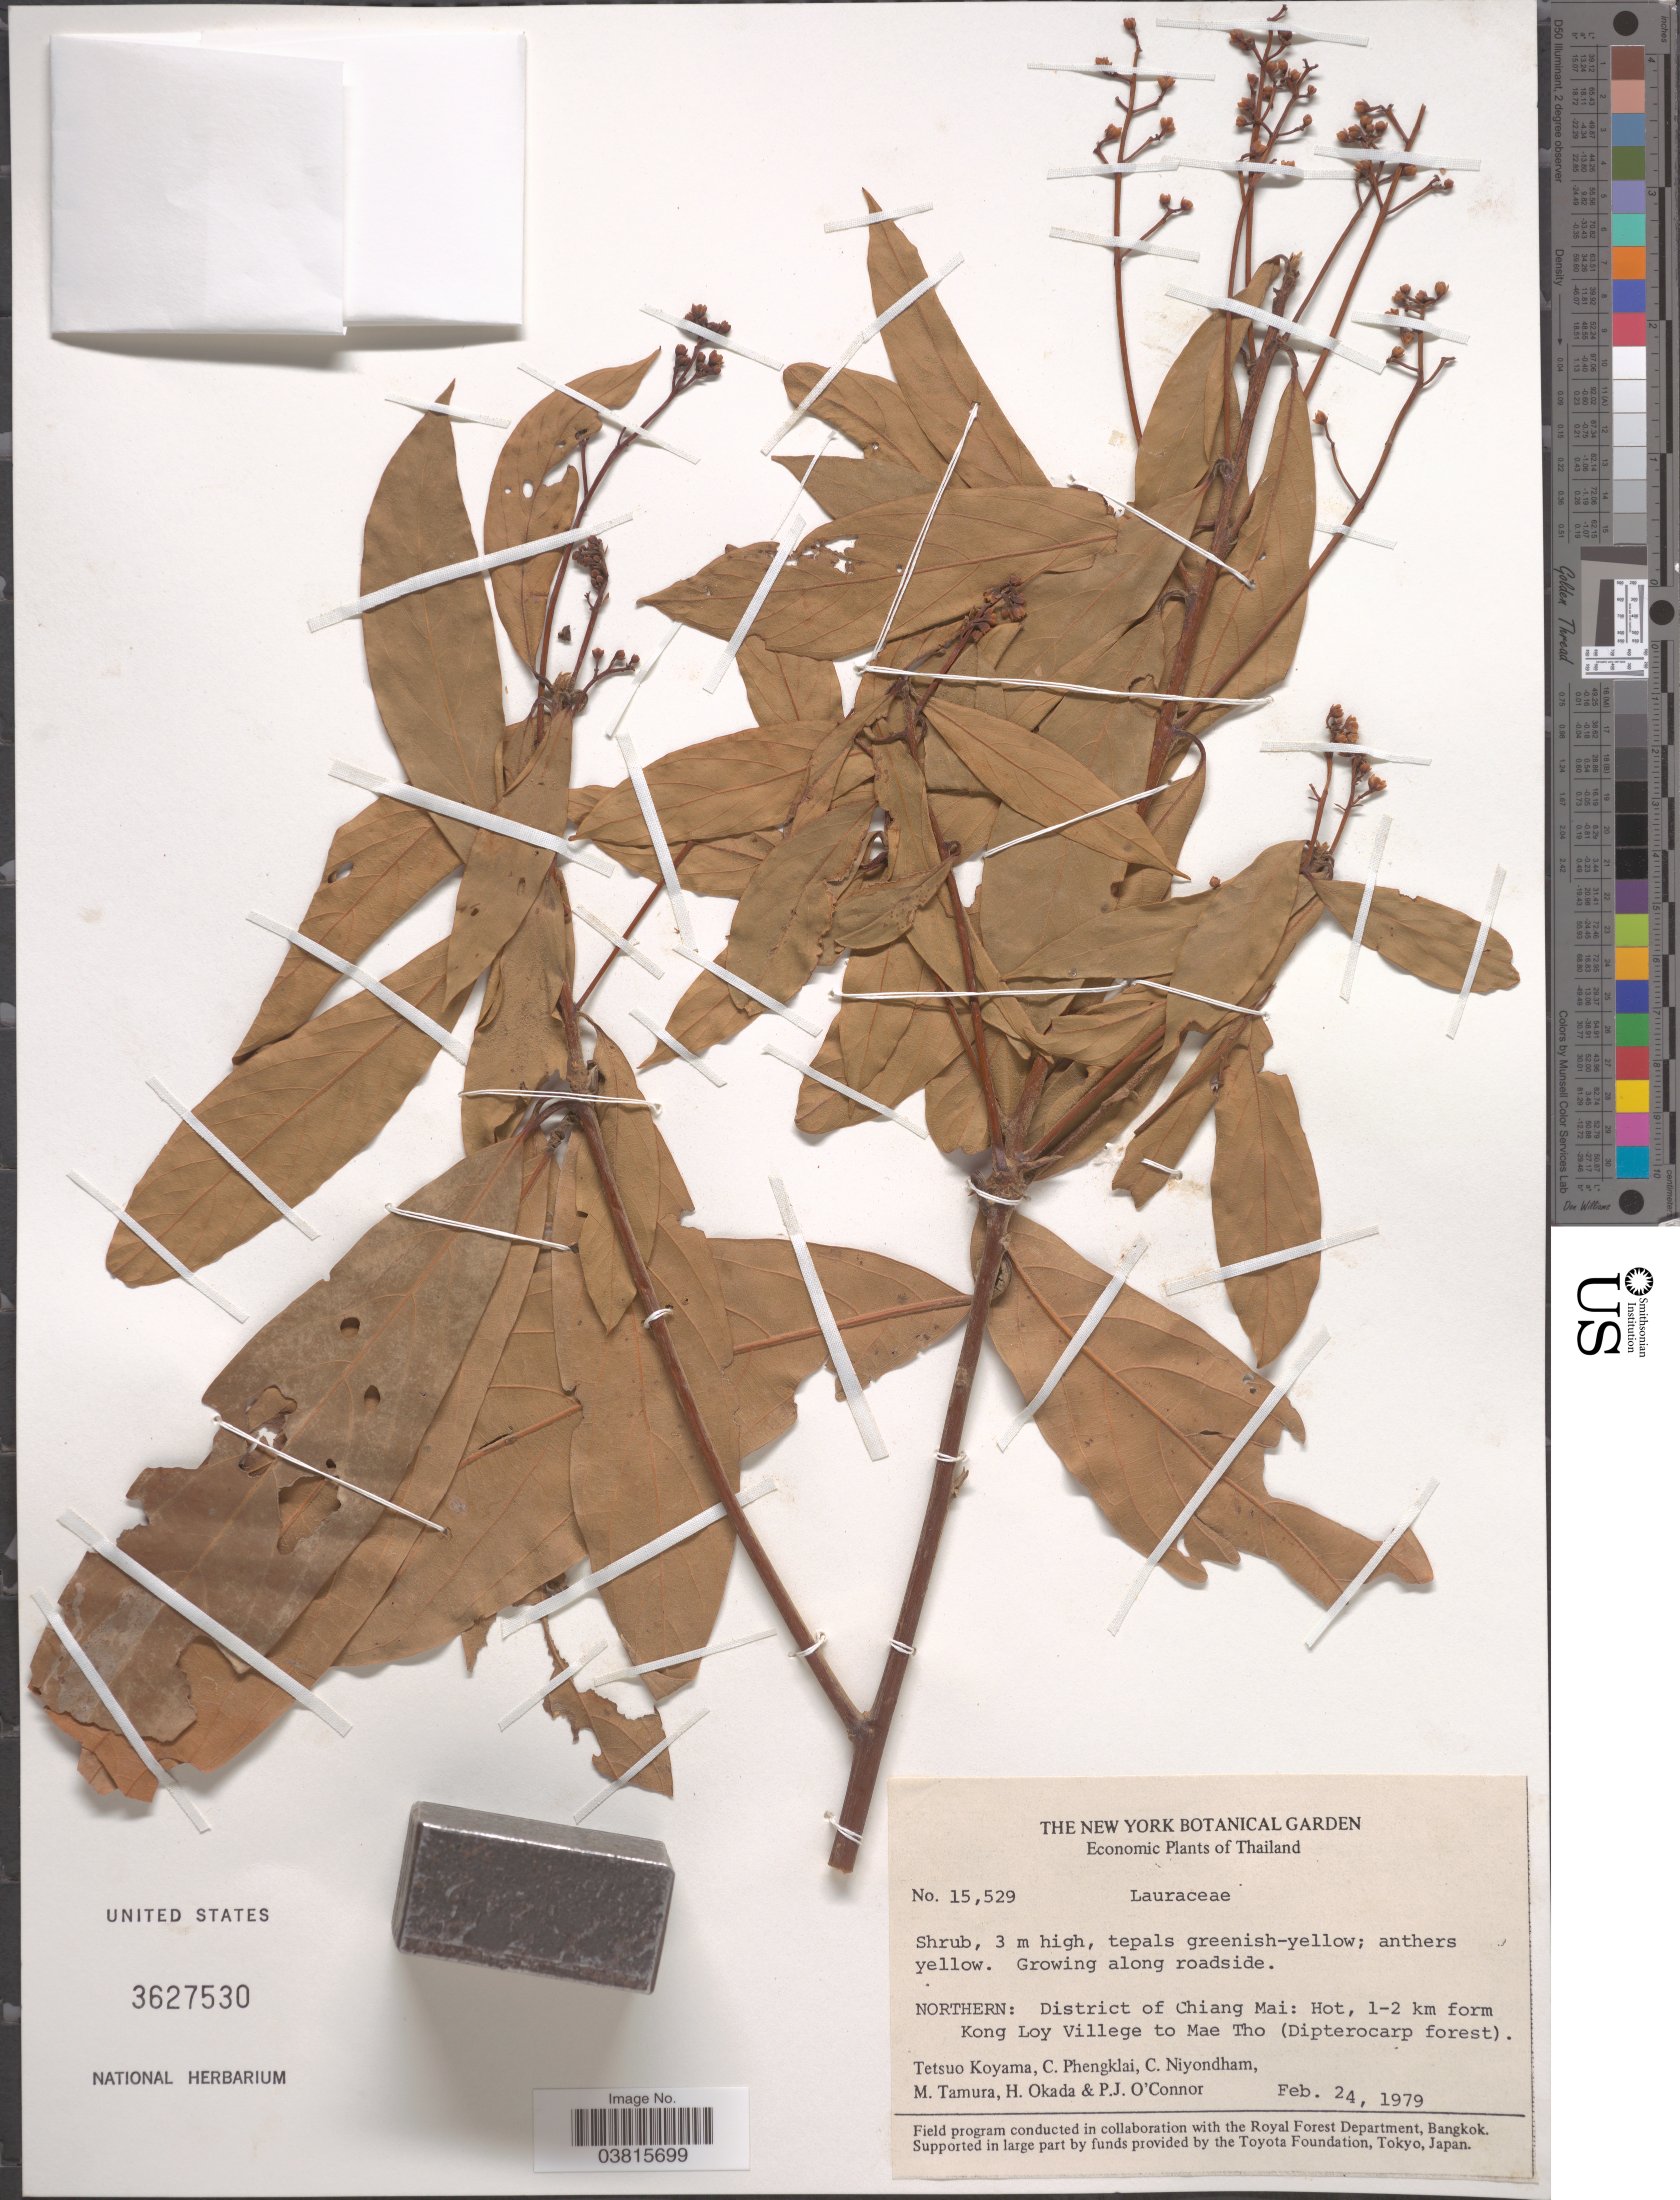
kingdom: Plantae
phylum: Tracheophyta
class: Magnoliopsida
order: Laurales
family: Lauraceae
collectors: T. Koyama, C. Phengklai, C. Niyondham, M. Tamura & et al.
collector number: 15529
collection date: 1979-02-24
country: Thailand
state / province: Chiang Mai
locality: Along roadside. Northern: District of Chiang Mai: Hot, 1-2 km from Kong Loy Village to Mae Tho.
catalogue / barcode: US 3627530